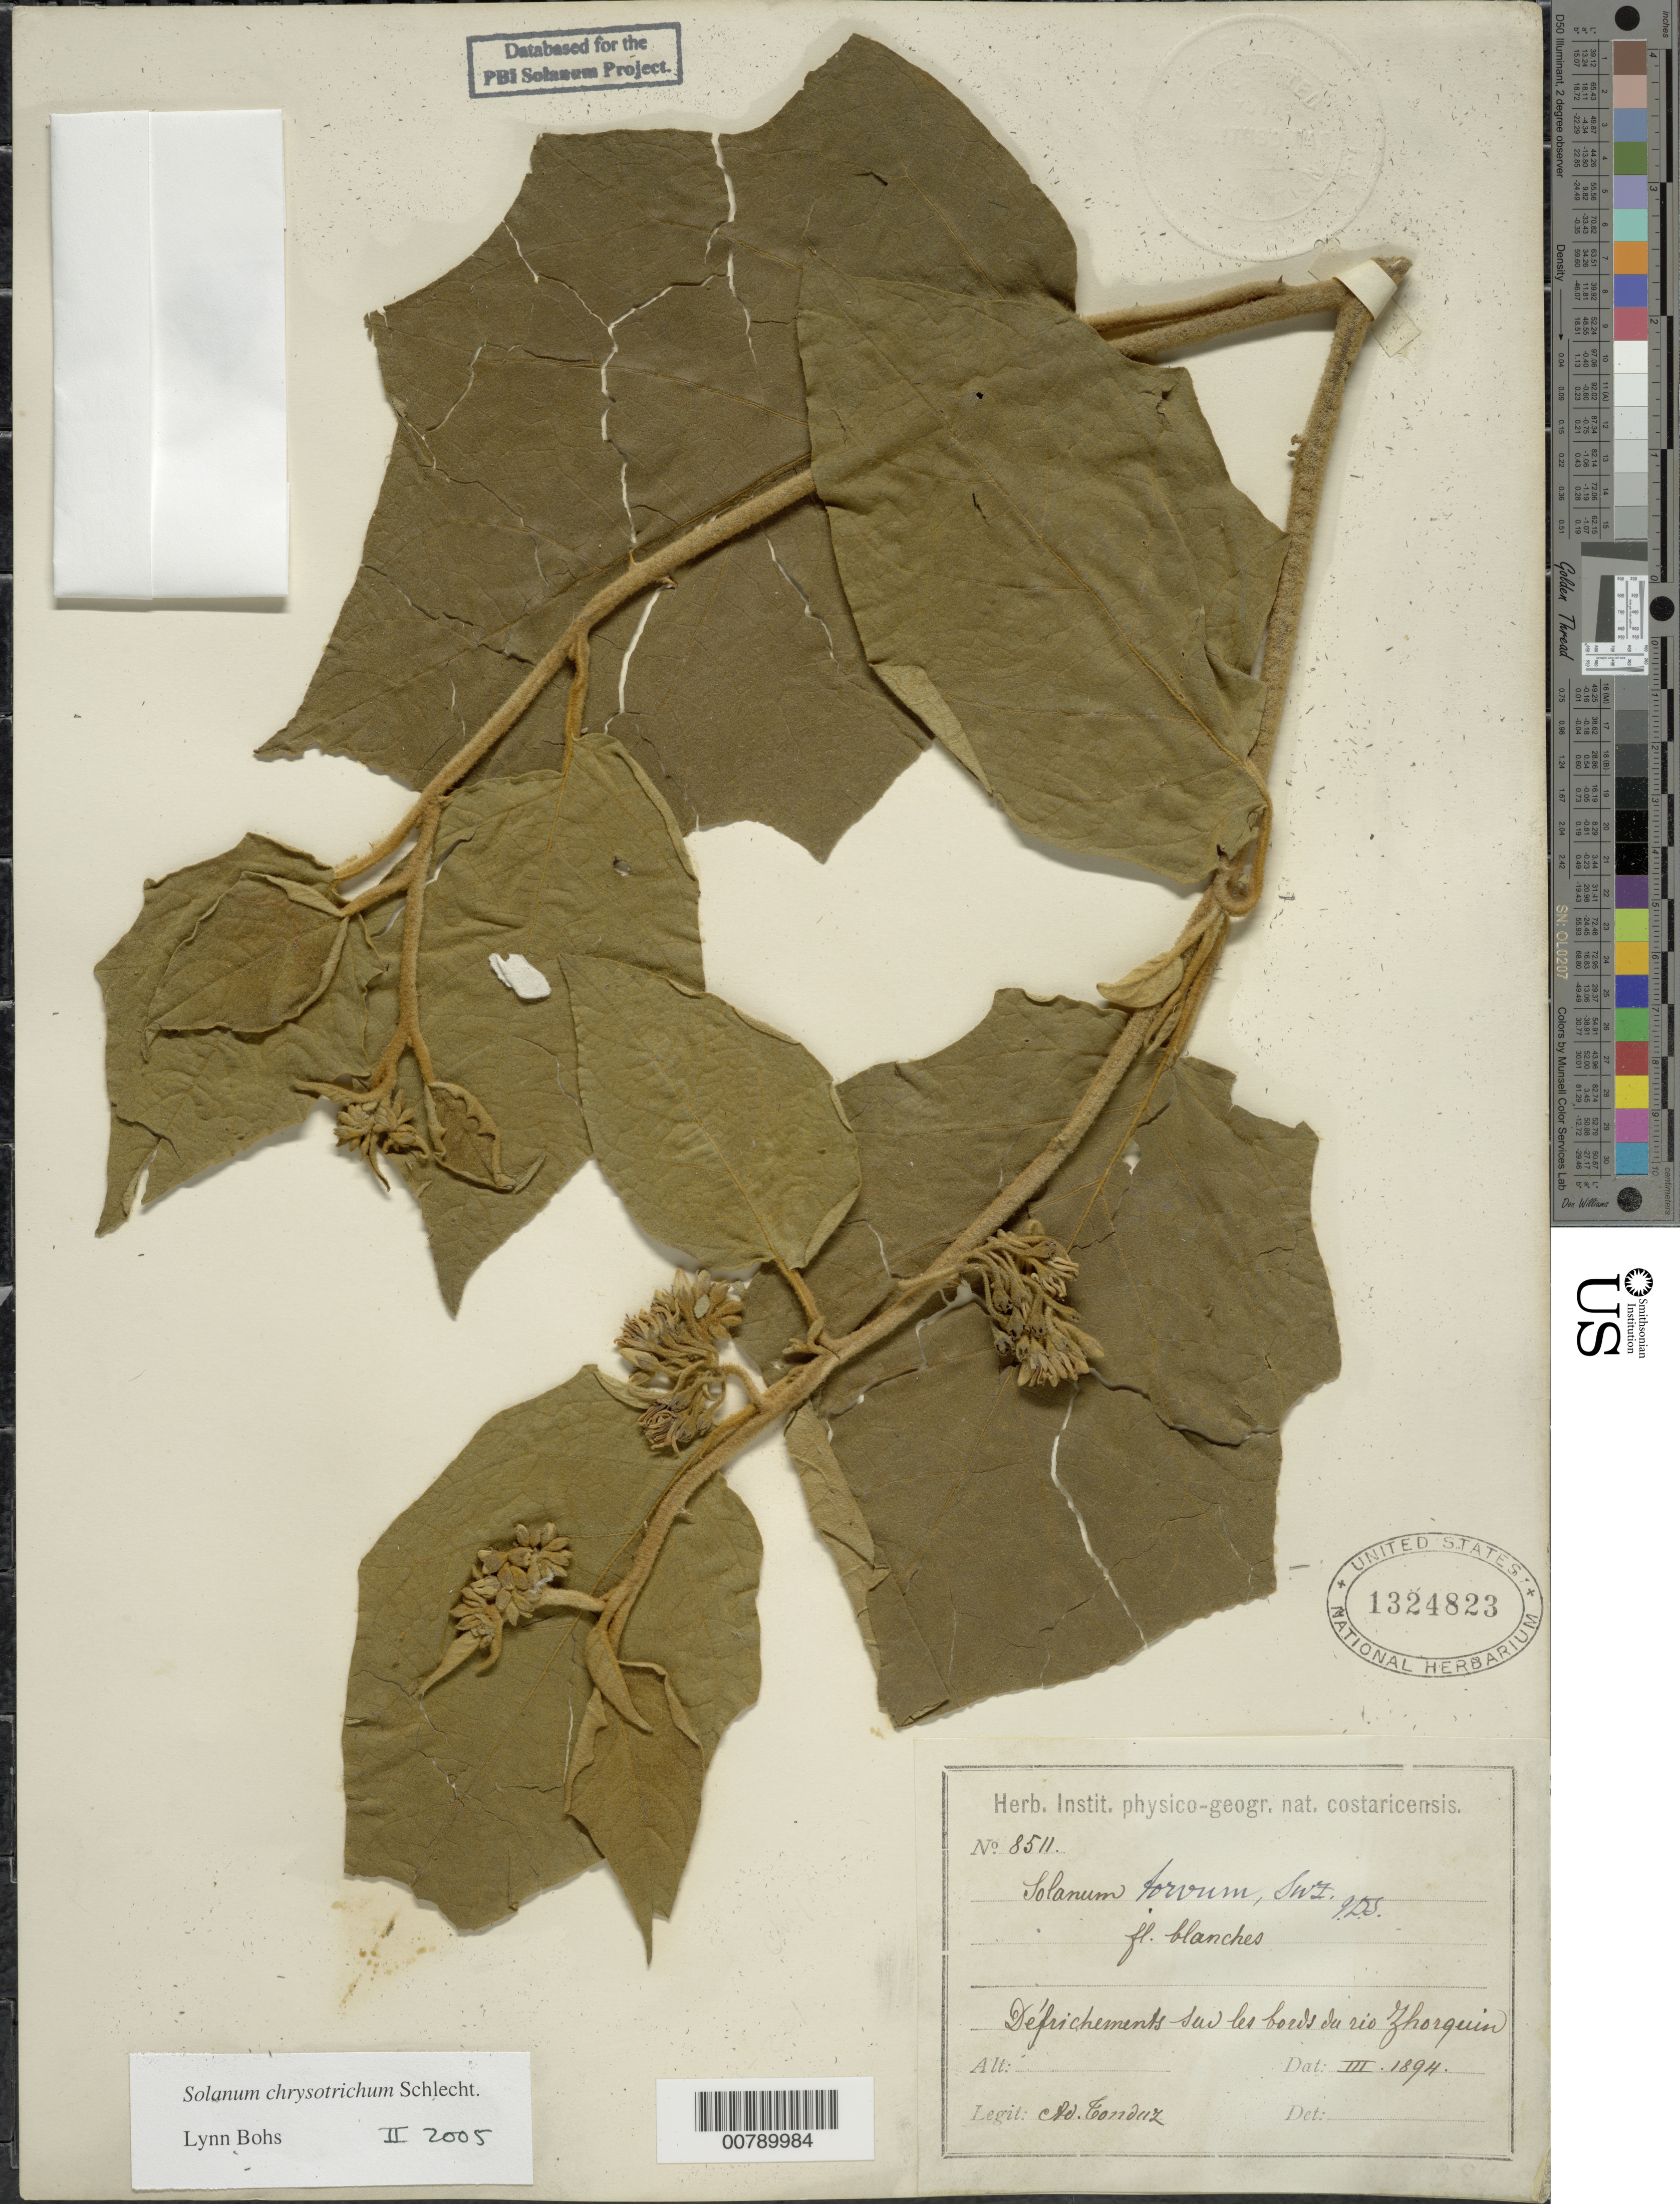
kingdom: Plantae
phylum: Tracheophyta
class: Magnoliopsida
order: Solanales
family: Solanaceae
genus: Solanum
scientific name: Solanum chrysotrichum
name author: Schltdl.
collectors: A. Tonduz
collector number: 8511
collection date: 1894-03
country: Costa Rica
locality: Défrichements sud les bords du rio Zhorquin.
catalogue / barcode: US 1324823